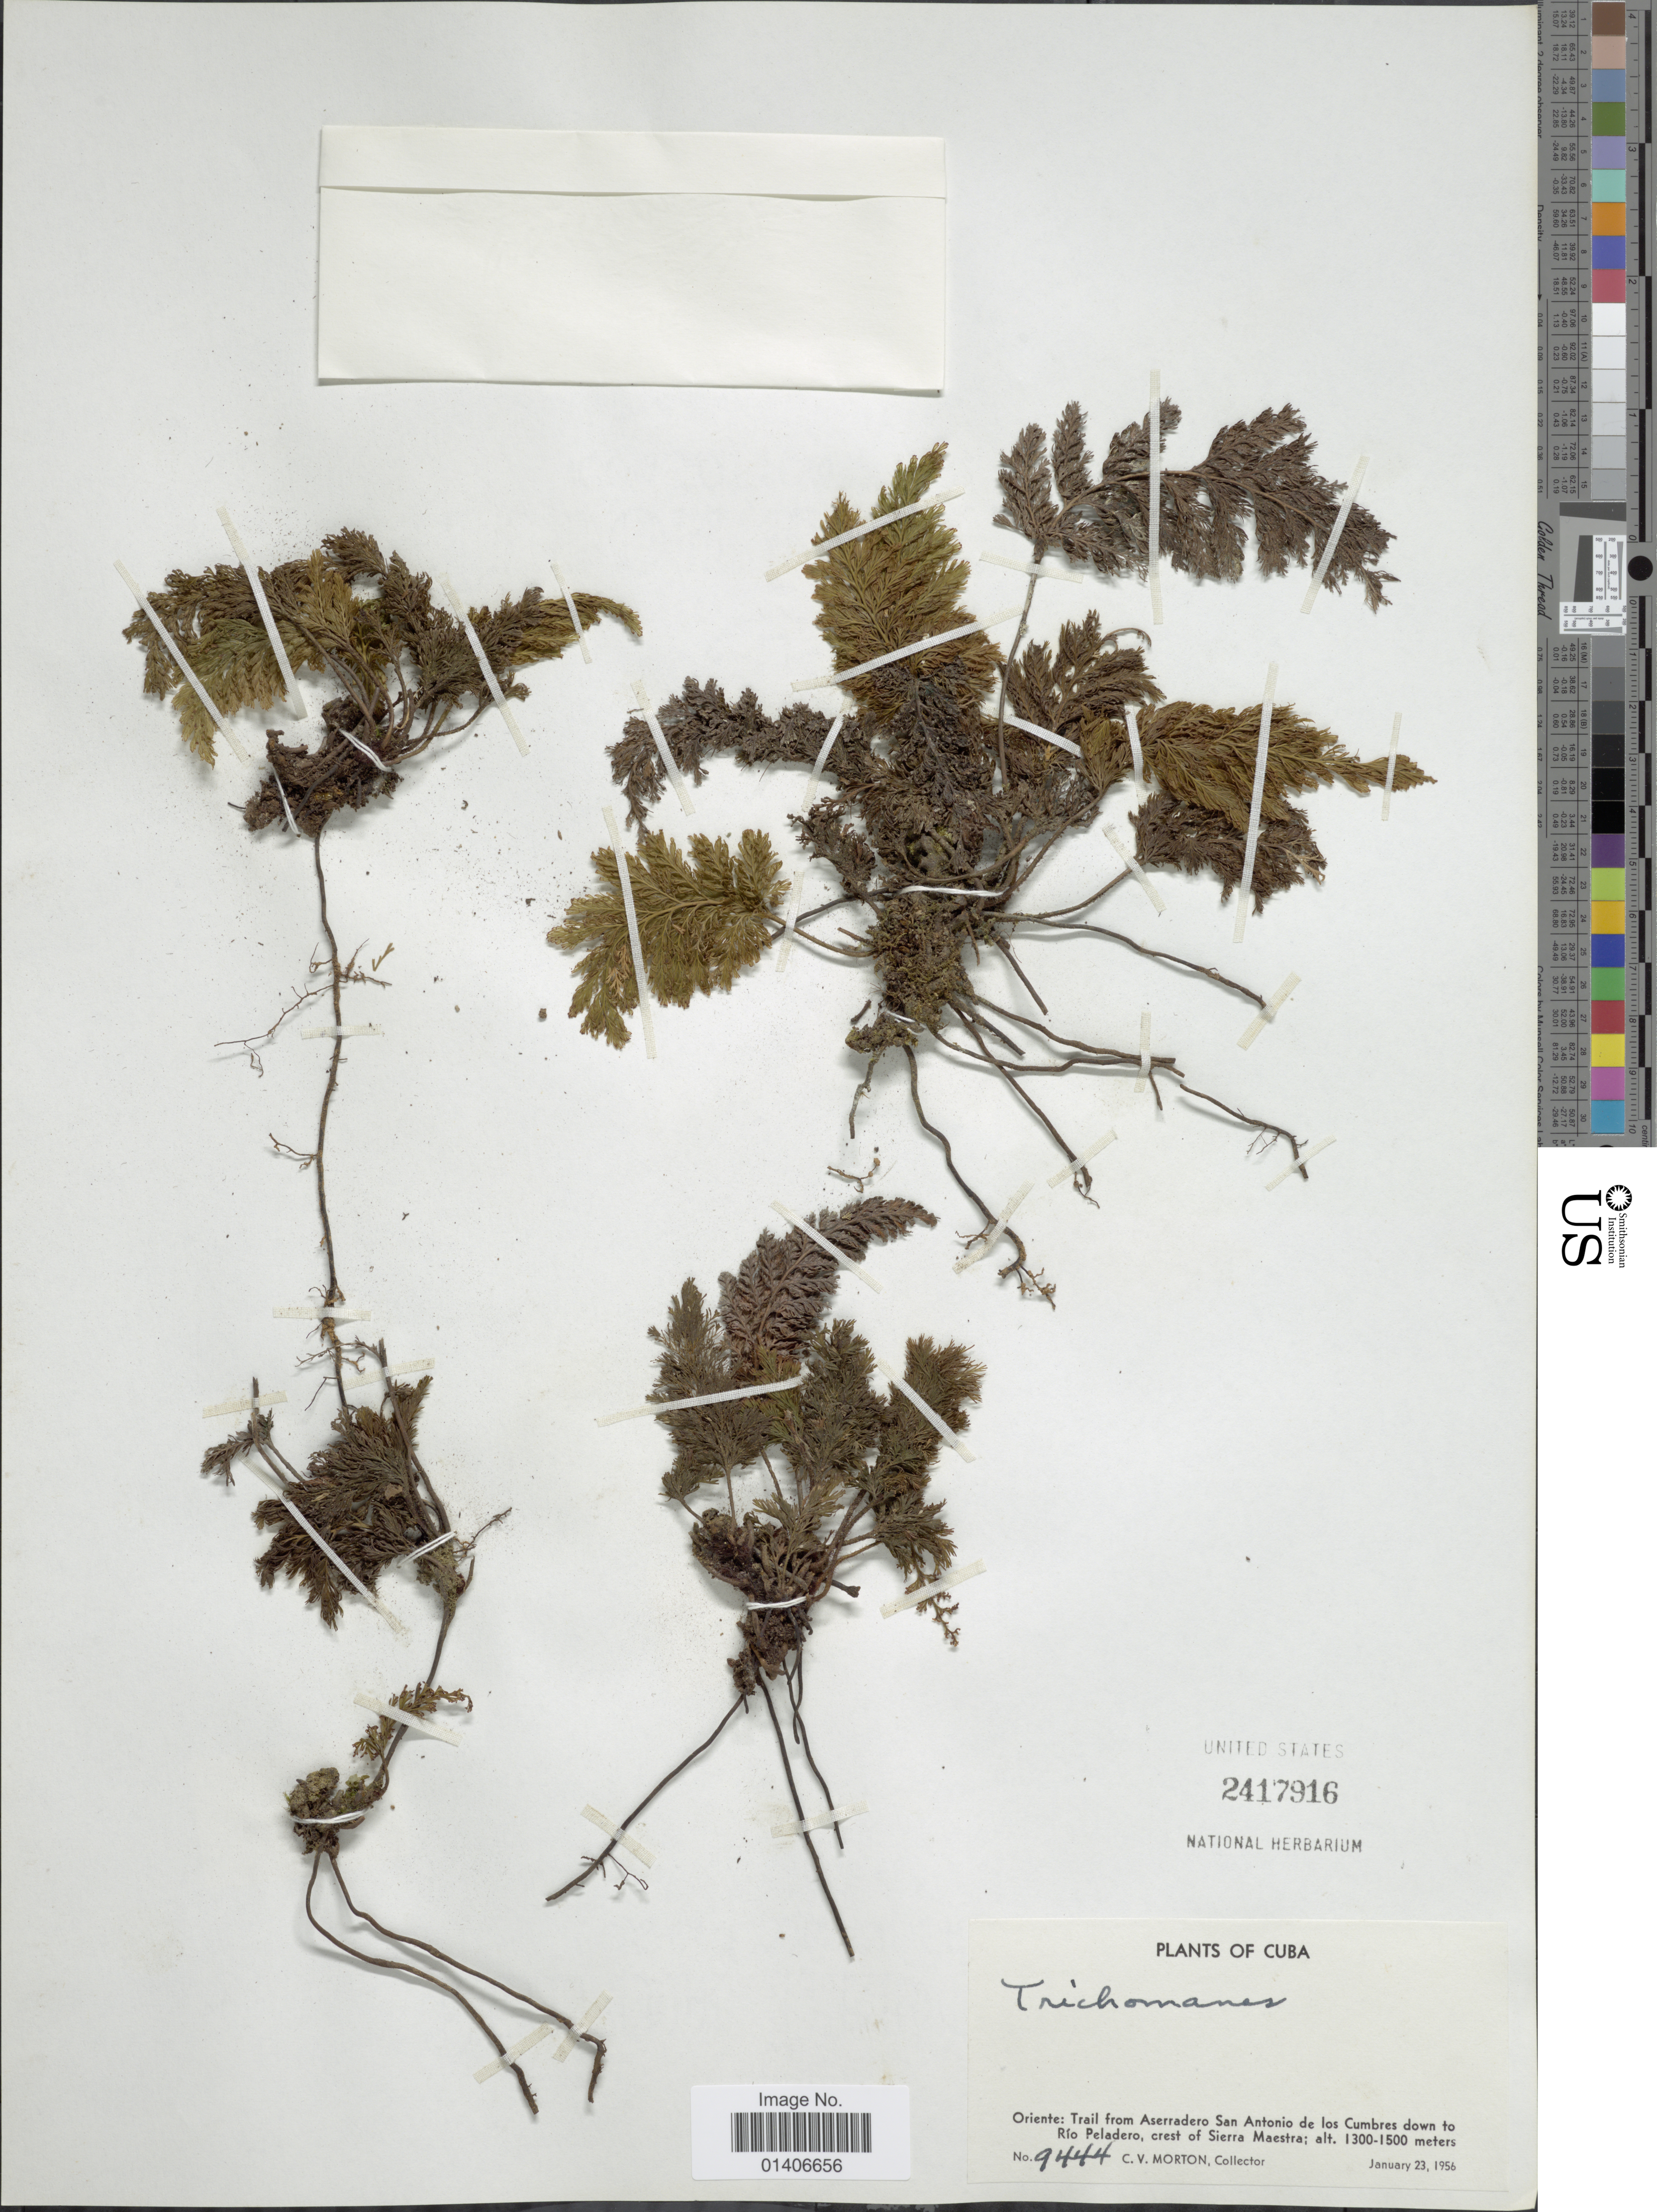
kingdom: Plantae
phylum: Tracheophyta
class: Polypodiopsida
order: Hymenophyllales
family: Hymenophyllaceae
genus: Abrodictyum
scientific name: Abrodictyum rigidum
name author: (Sw.) Ebihara & Dubuisson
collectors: C. V. Morton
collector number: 9444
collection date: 1956-01-23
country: Cuba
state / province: Oriente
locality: Trail from Asseradero San Antonio de los Cumbres down to Río Peladero, crest of Sierra Maestra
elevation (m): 1300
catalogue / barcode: US 2417916